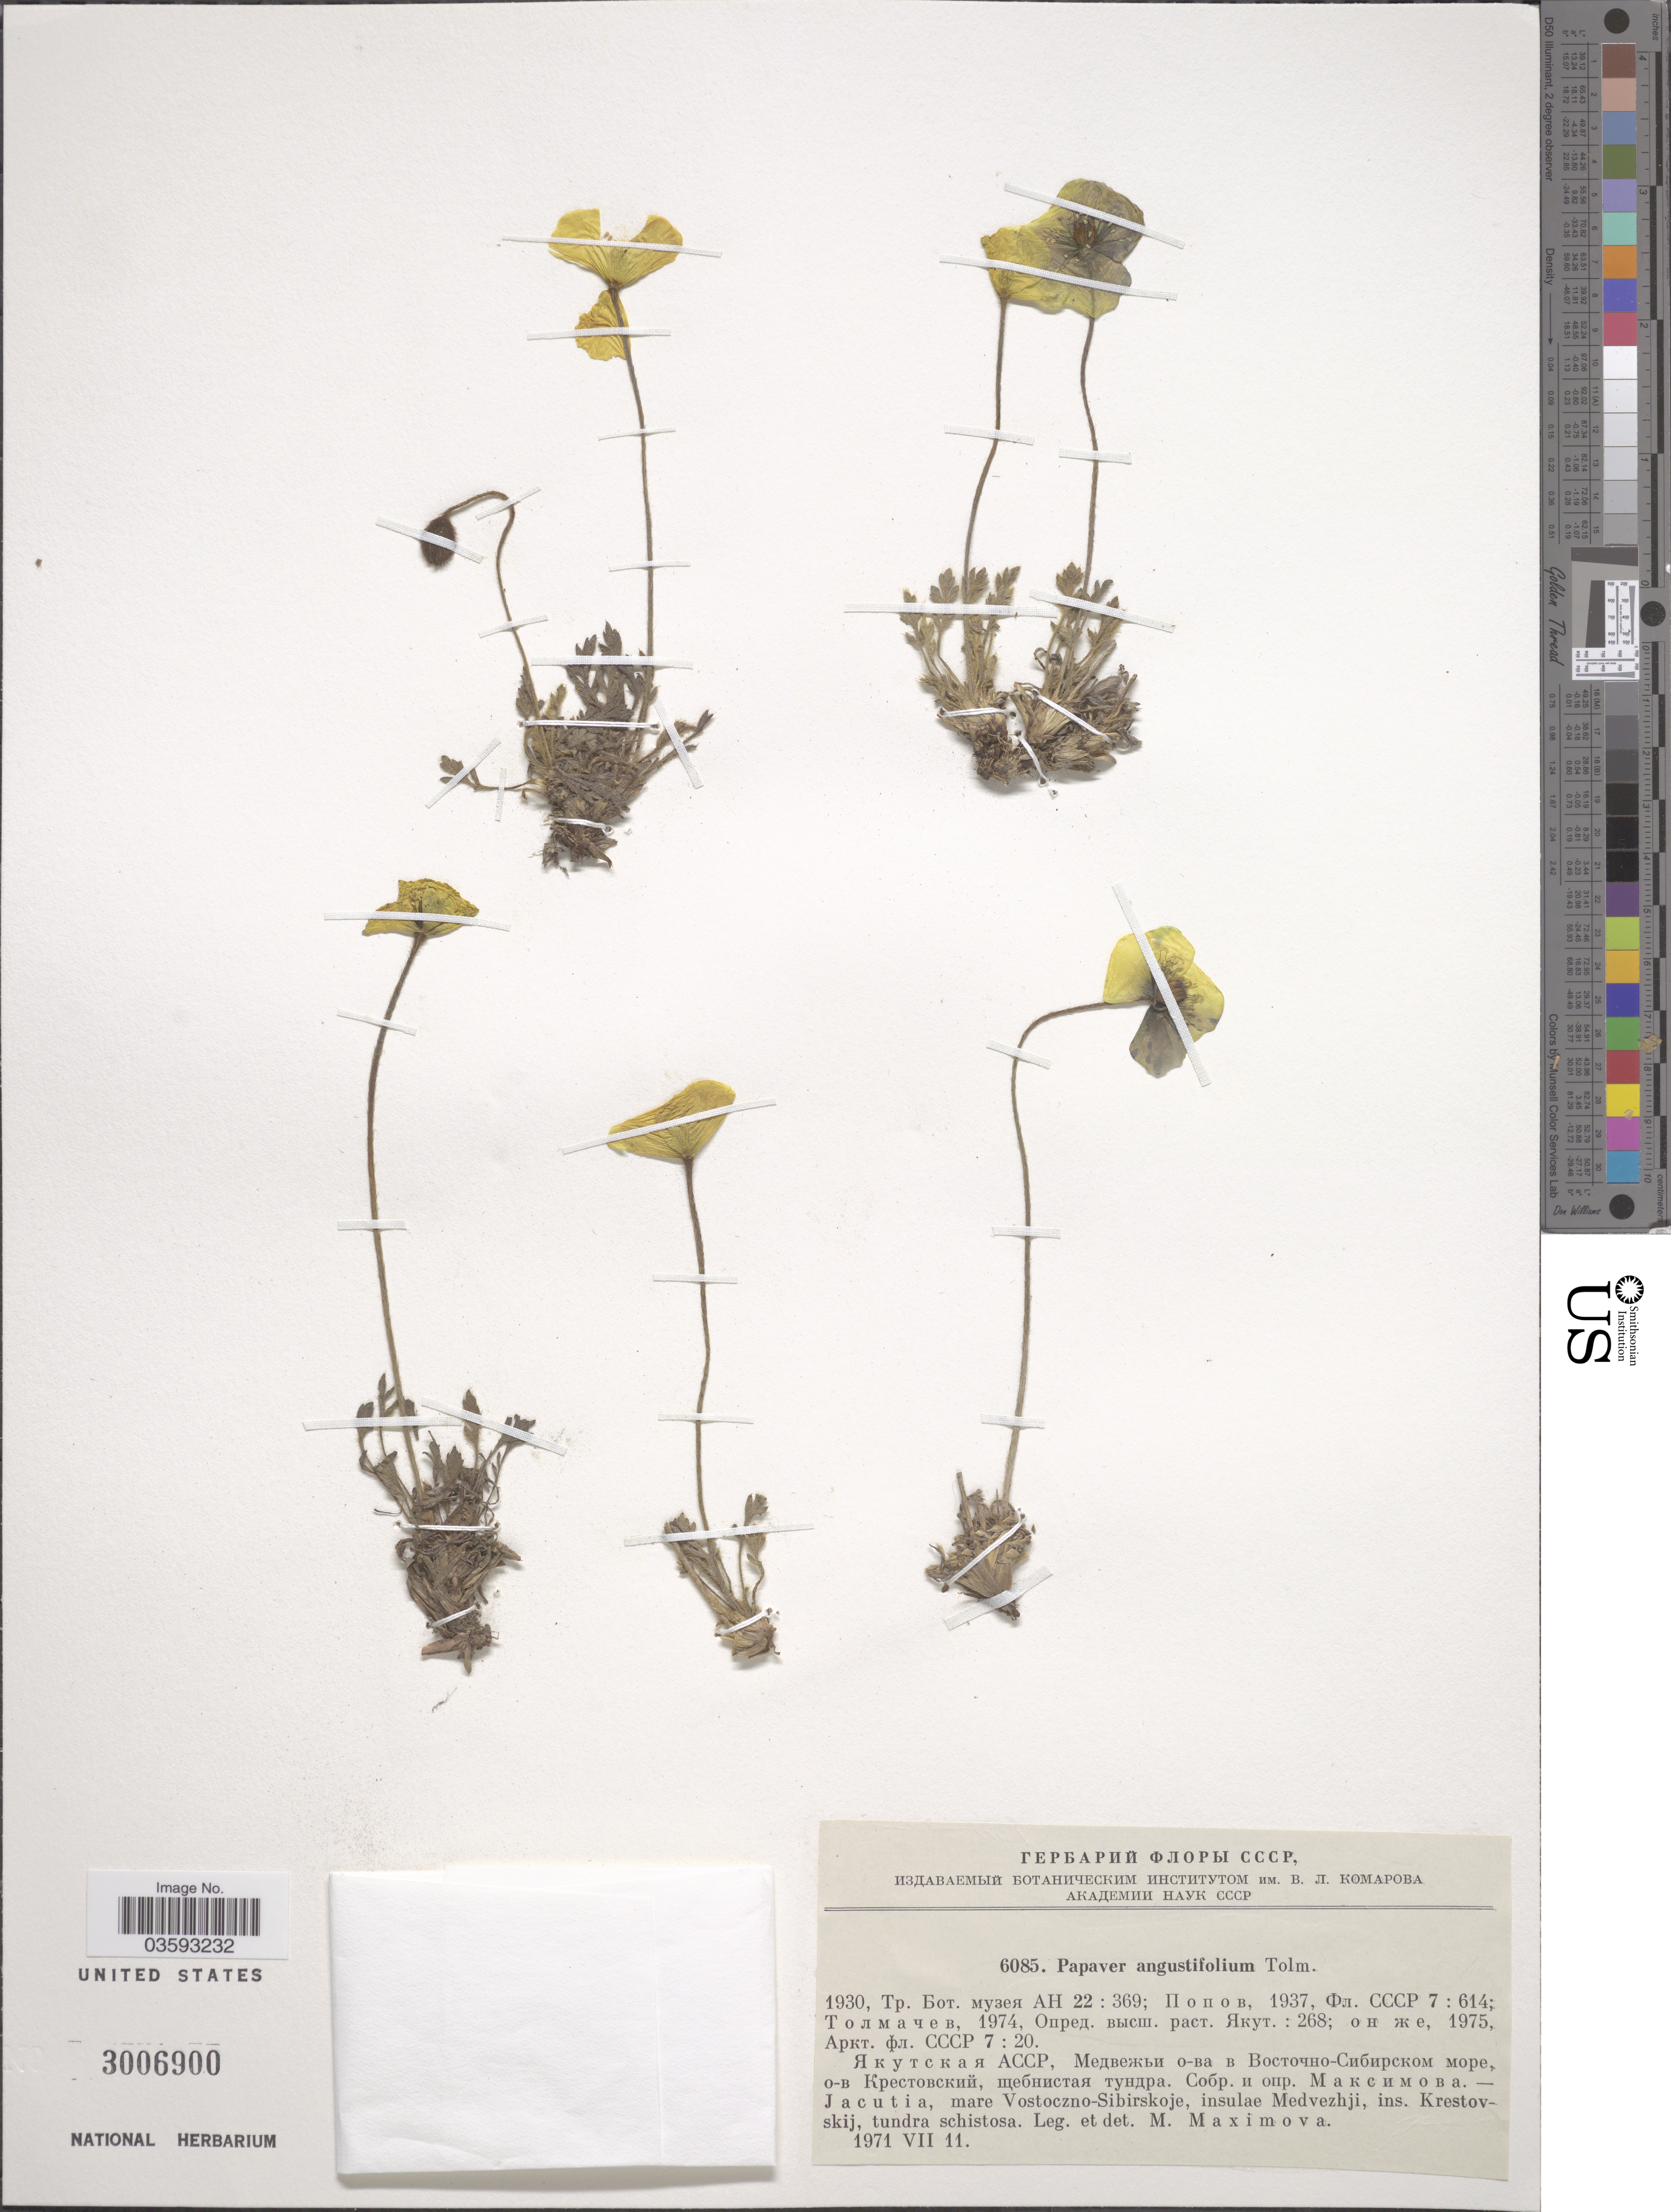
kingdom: Plantae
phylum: Tracheophyta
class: Magnoliopsida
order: Ranunculales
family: Papaveraceae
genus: Papaver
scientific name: Papaver angustifolium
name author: Tolm.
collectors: M. Maximova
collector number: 6085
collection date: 1971-07-11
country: Russian Federation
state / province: Sakha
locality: Jacutia, mare Vostoczno-Sibirskoje, insulae Medvezhji, ins. Krestovskij, tundra schistosa.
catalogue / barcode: US 3006900